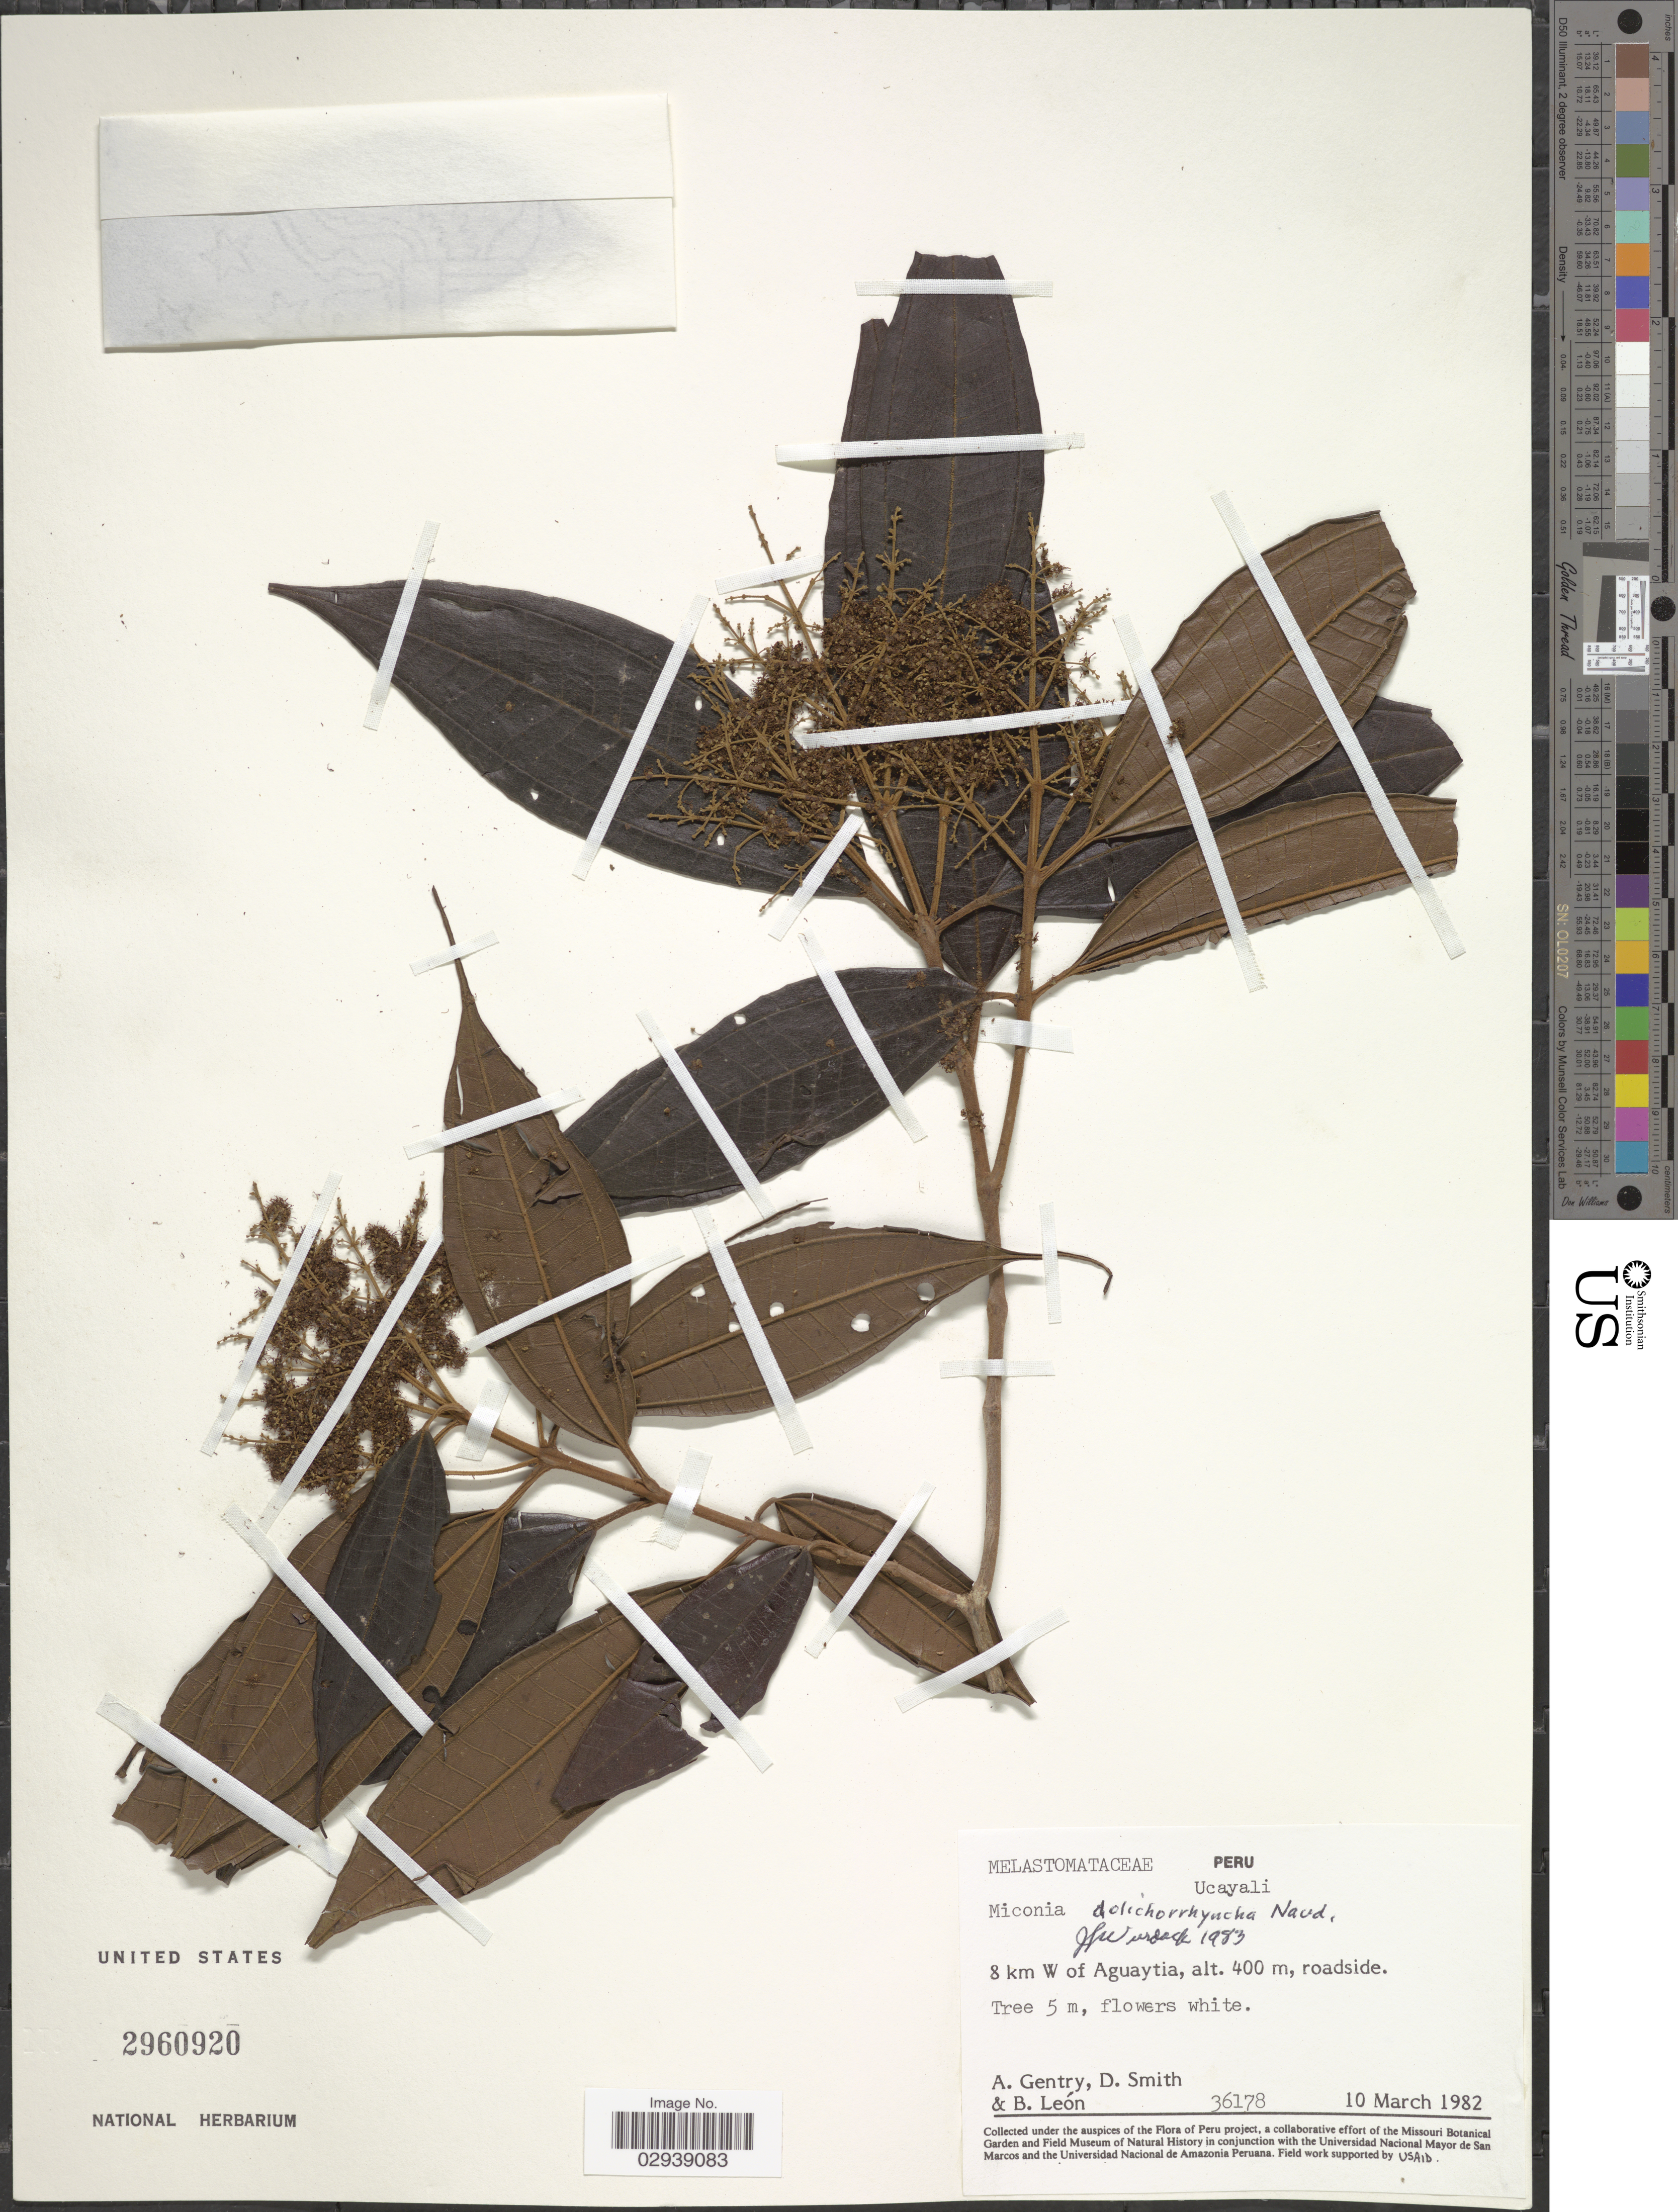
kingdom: Plantae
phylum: Tracheophyta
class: Magnoliopsida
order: Myrtales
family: Melastomataceae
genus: Miconia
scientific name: Miconia dolichorrhyncha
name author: Naudin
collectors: A. H. Gentry, D. Smith & B. León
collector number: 36178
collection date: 1982-03-10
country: Peru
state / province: Ucayali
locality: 8 km W of Aguaytia.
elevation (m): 400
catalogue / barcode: US 2960920